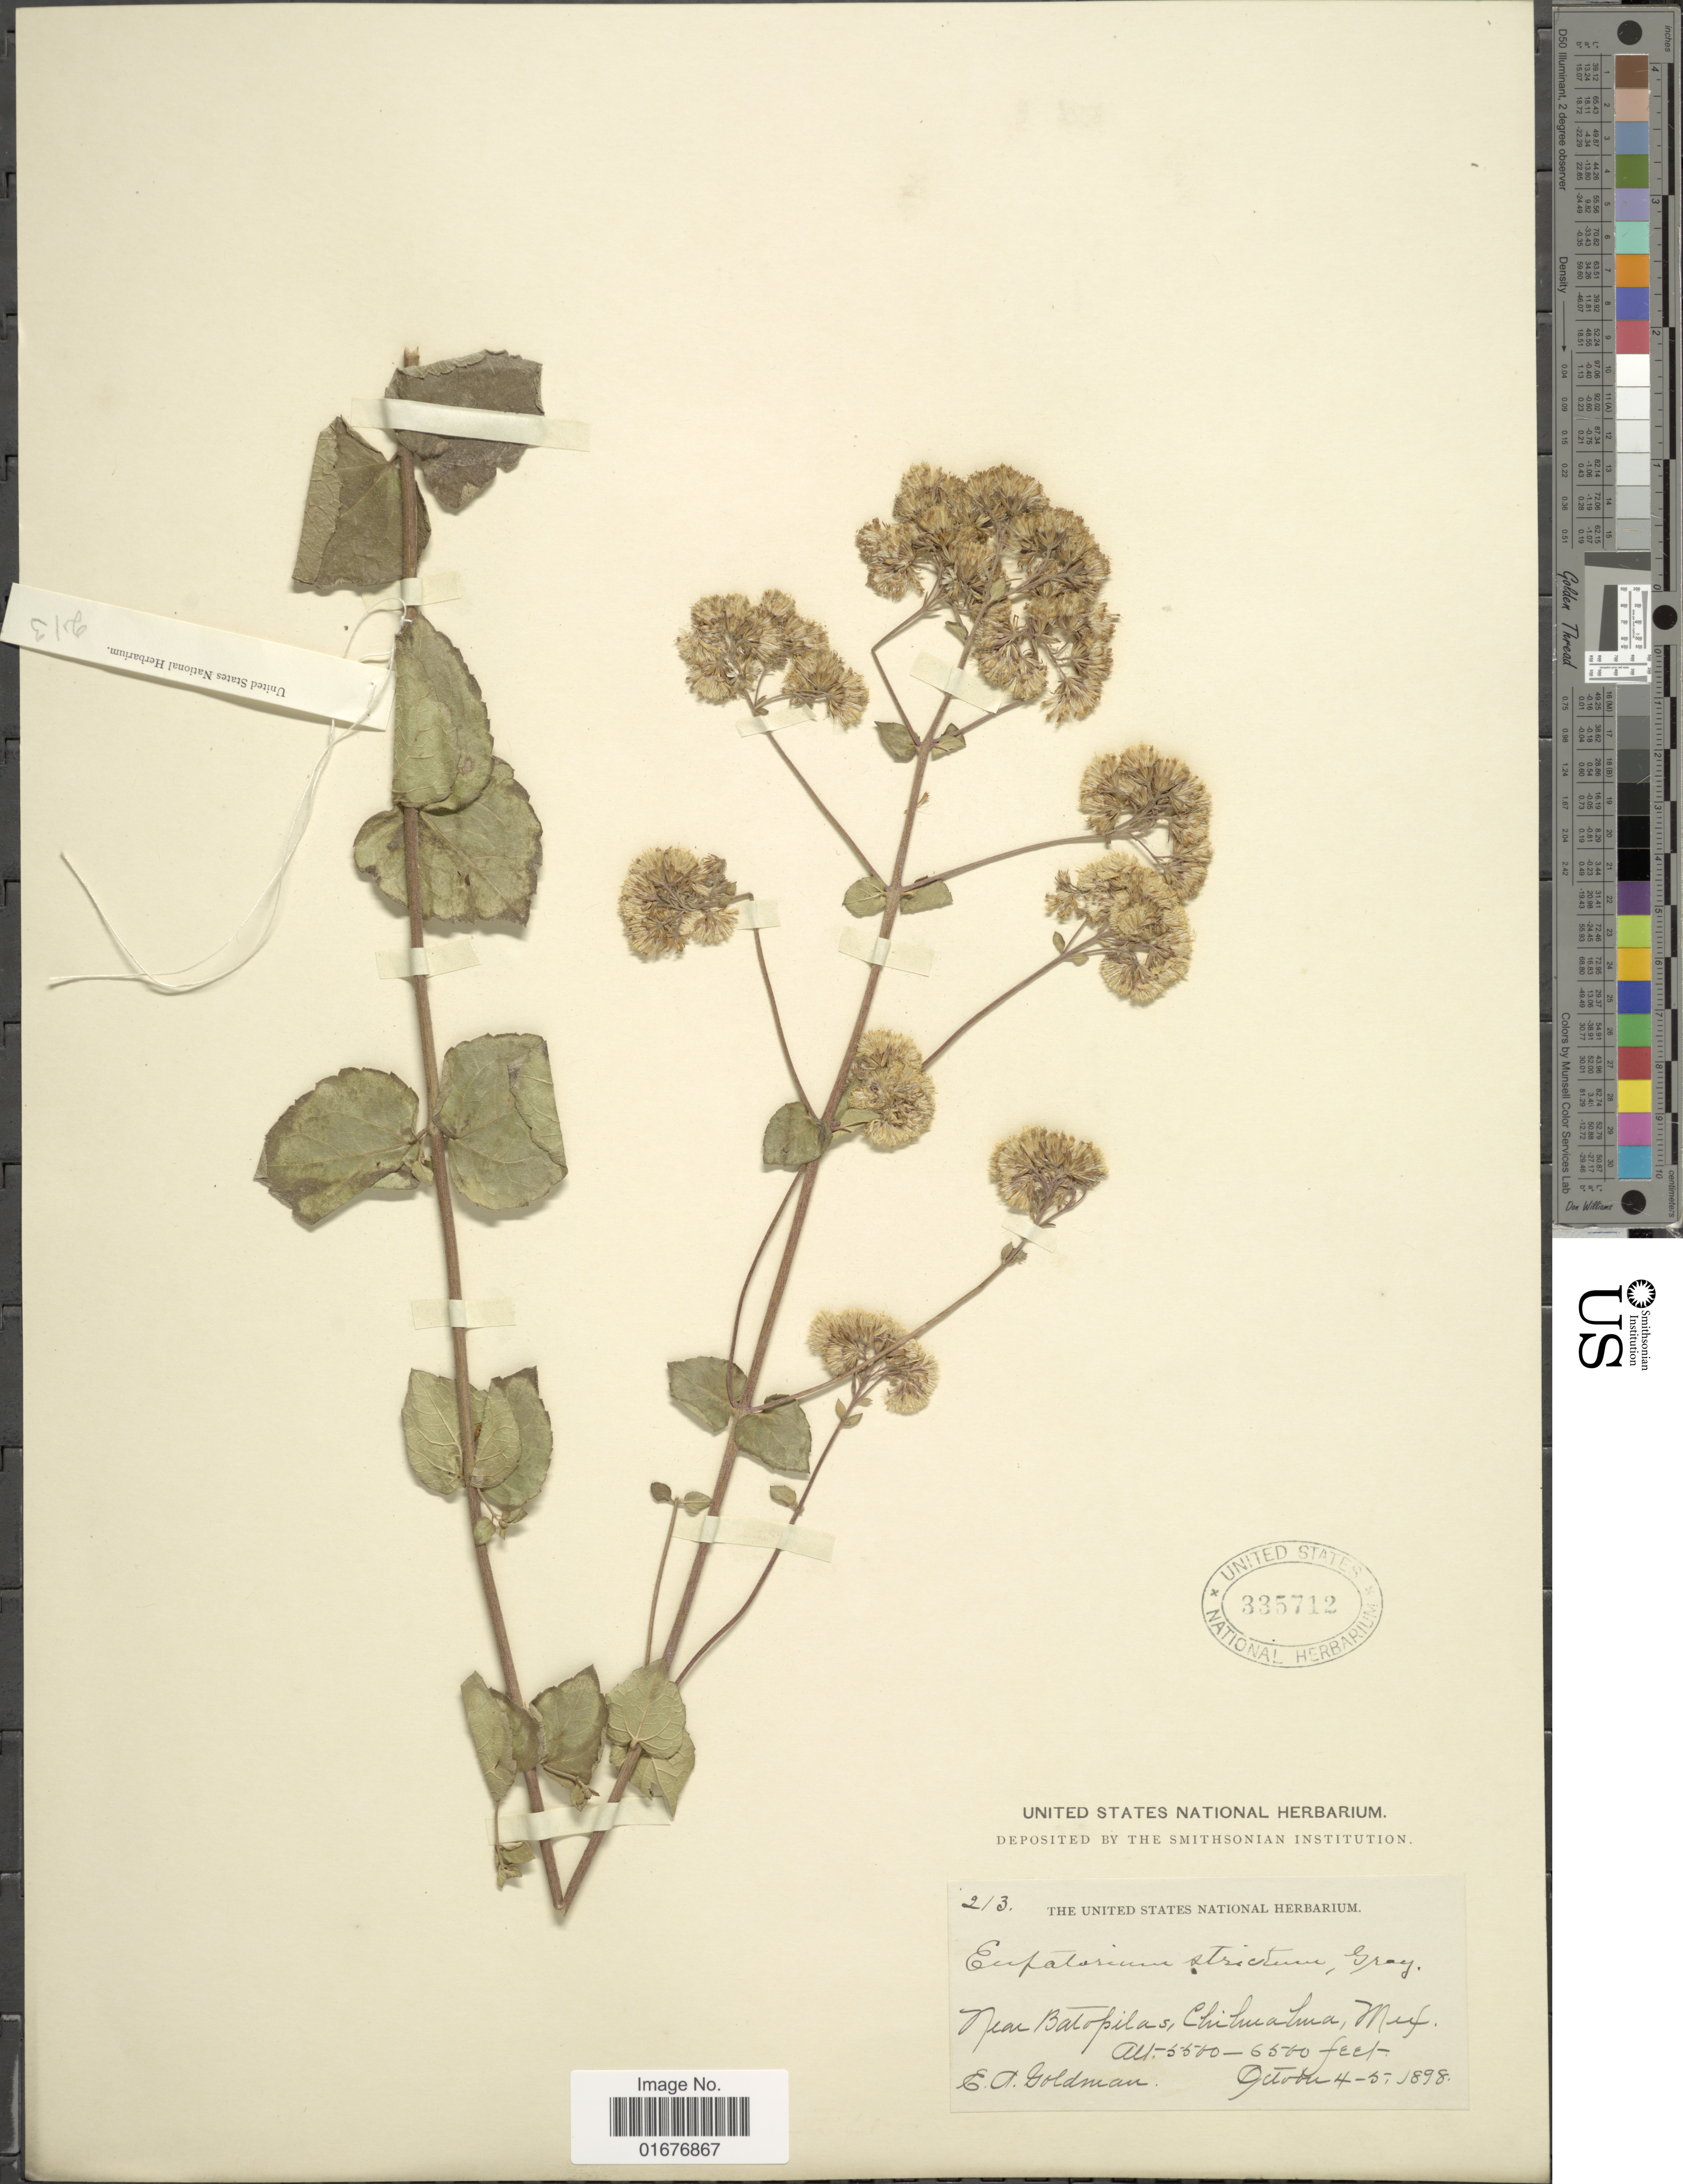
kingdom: Plantae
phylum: Tracheophyta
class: Magnoliopsida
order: Asterales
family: Asteraceae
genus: Ageratina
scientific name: Ageratina stricta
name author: (A. Gray) R.M. King & H. Rob.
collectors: E. A. Goldman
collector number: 213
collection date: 1898-10-04/1898-10-05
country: Mexico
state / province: Chihuahua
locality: Near Batopilas, Chihuahua, Mex.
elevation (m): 1676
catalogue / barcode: US 335712